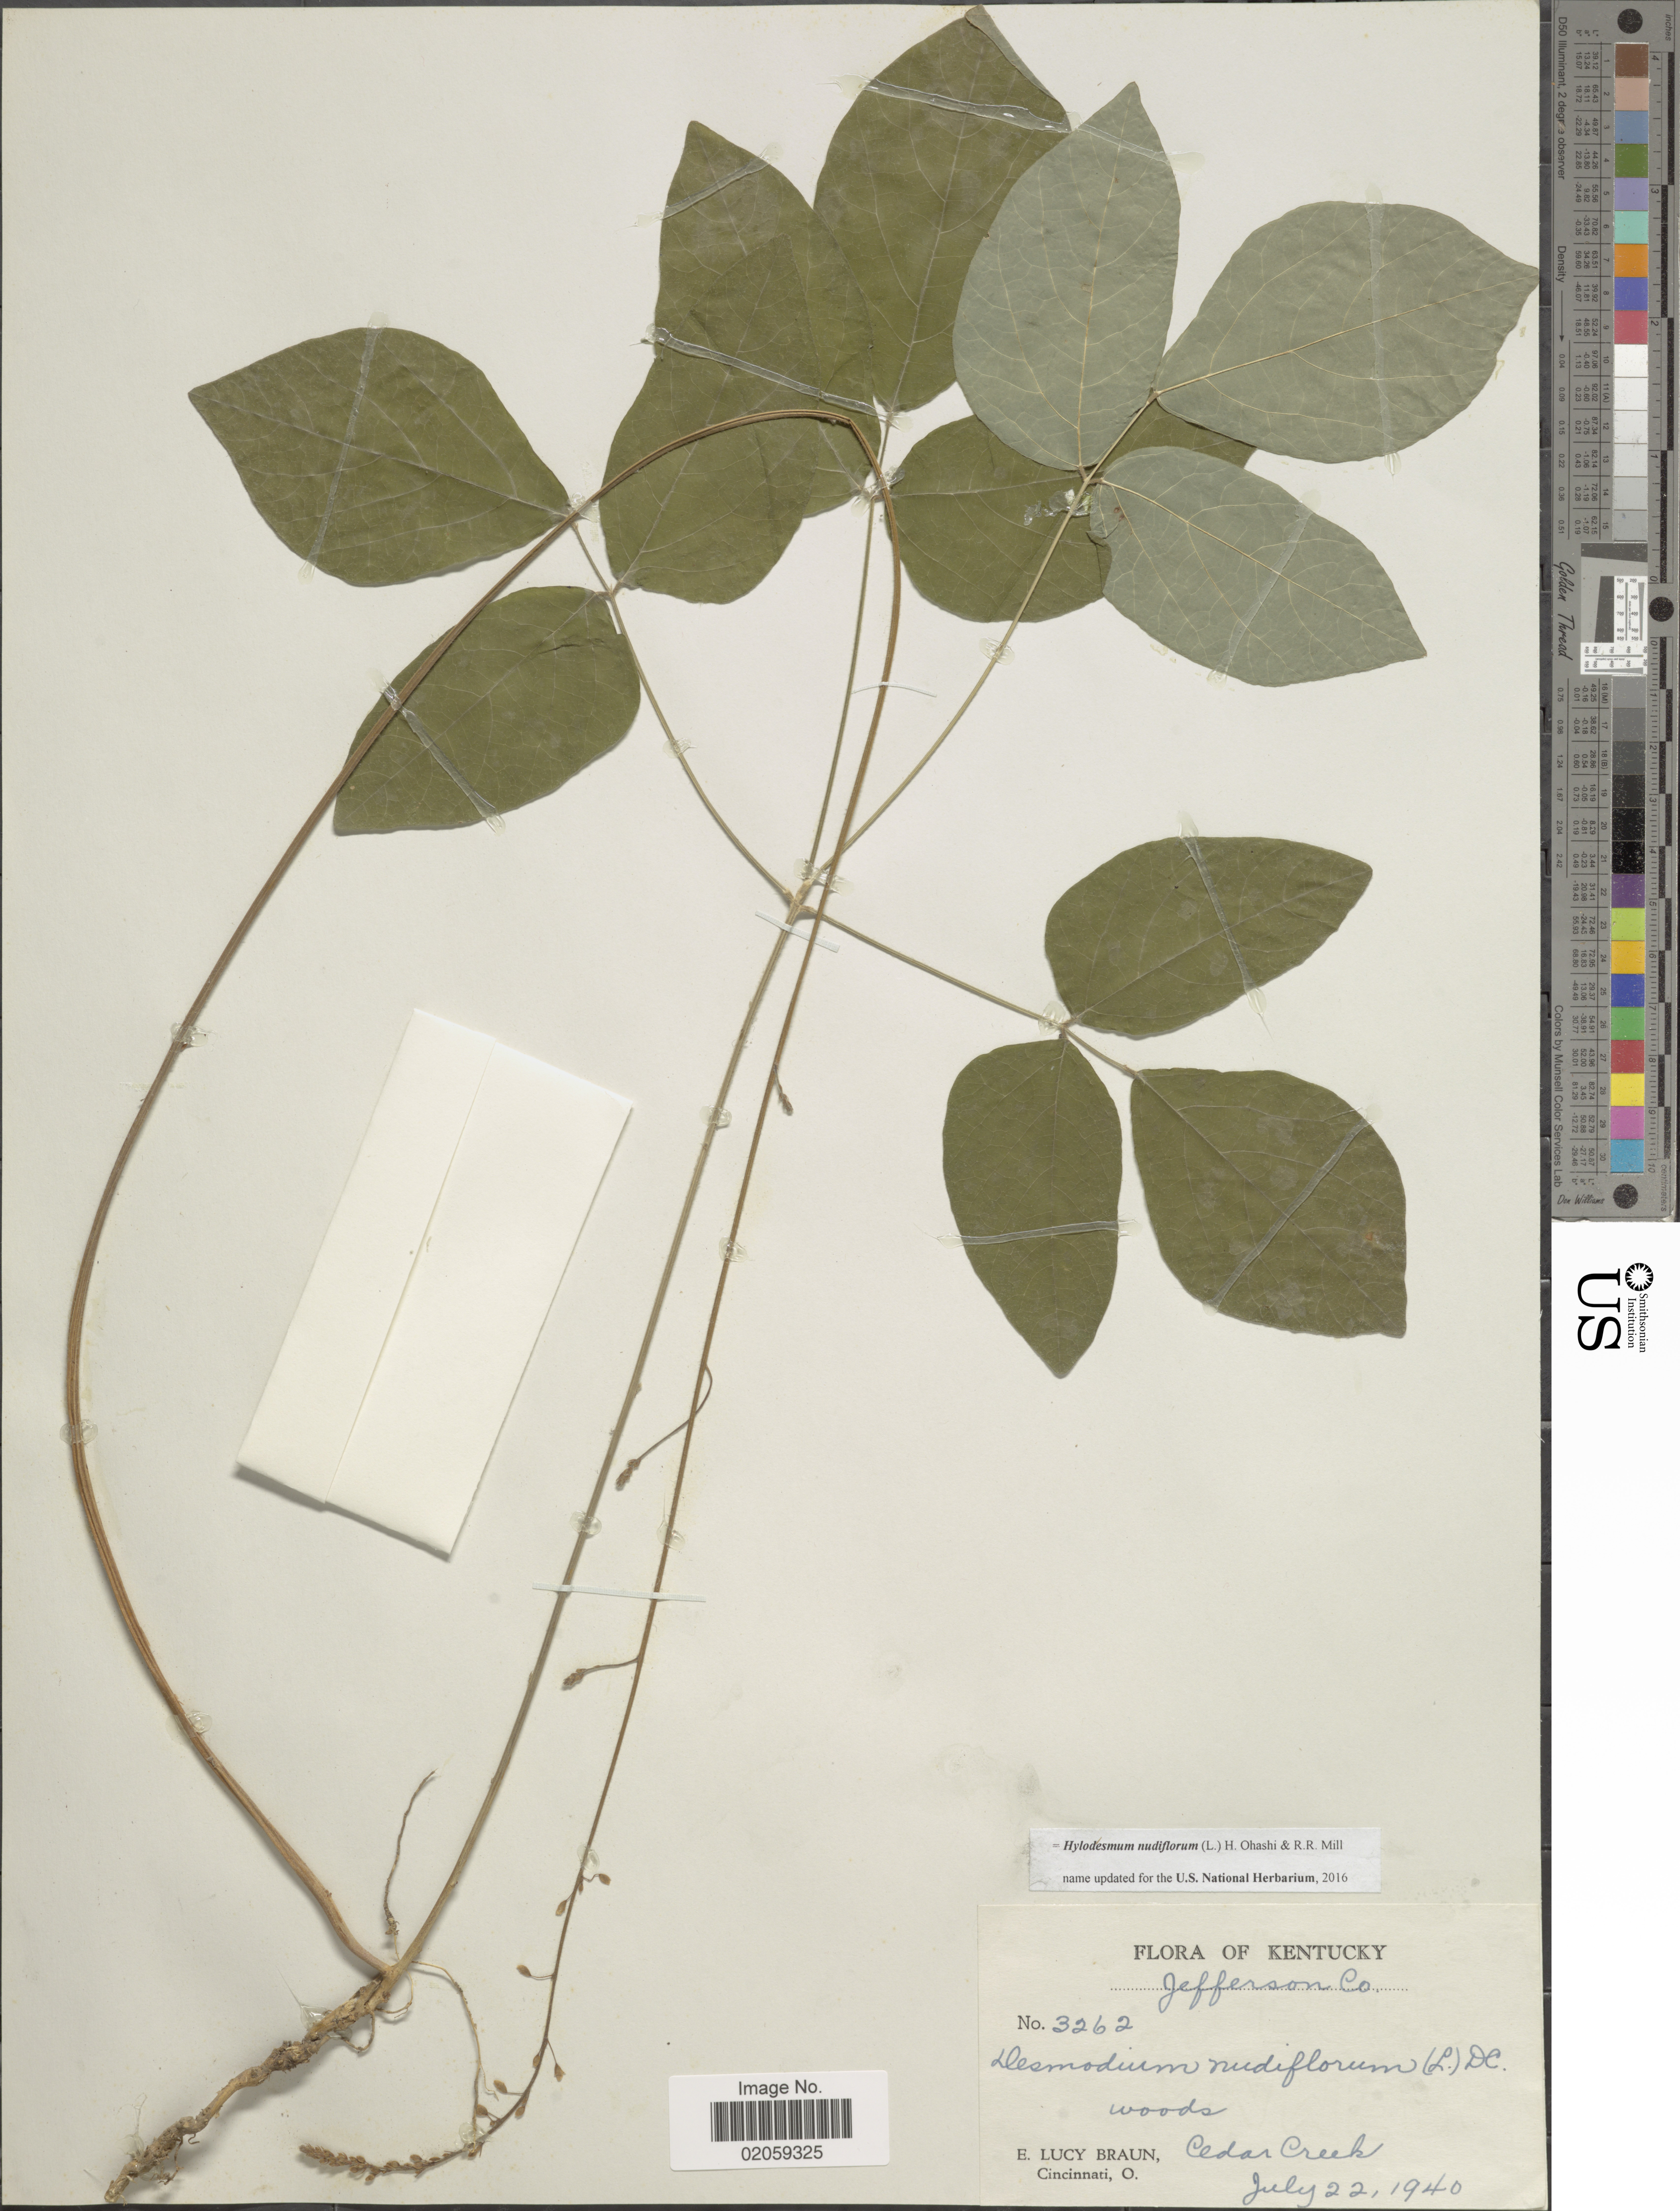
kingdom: Plantae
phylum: Tracheophyta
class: Magnoliopsida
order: Fabales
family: Fabaceae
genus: Hylodesmum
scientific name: Hylodesmum nudiflorum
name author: (L.) H. Ohashi & R.R. Mill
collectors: E. L. Braun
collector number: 3262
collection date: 1940-07-22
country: United States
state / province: Kentucky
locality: Jefferson Co., Cedar Creek